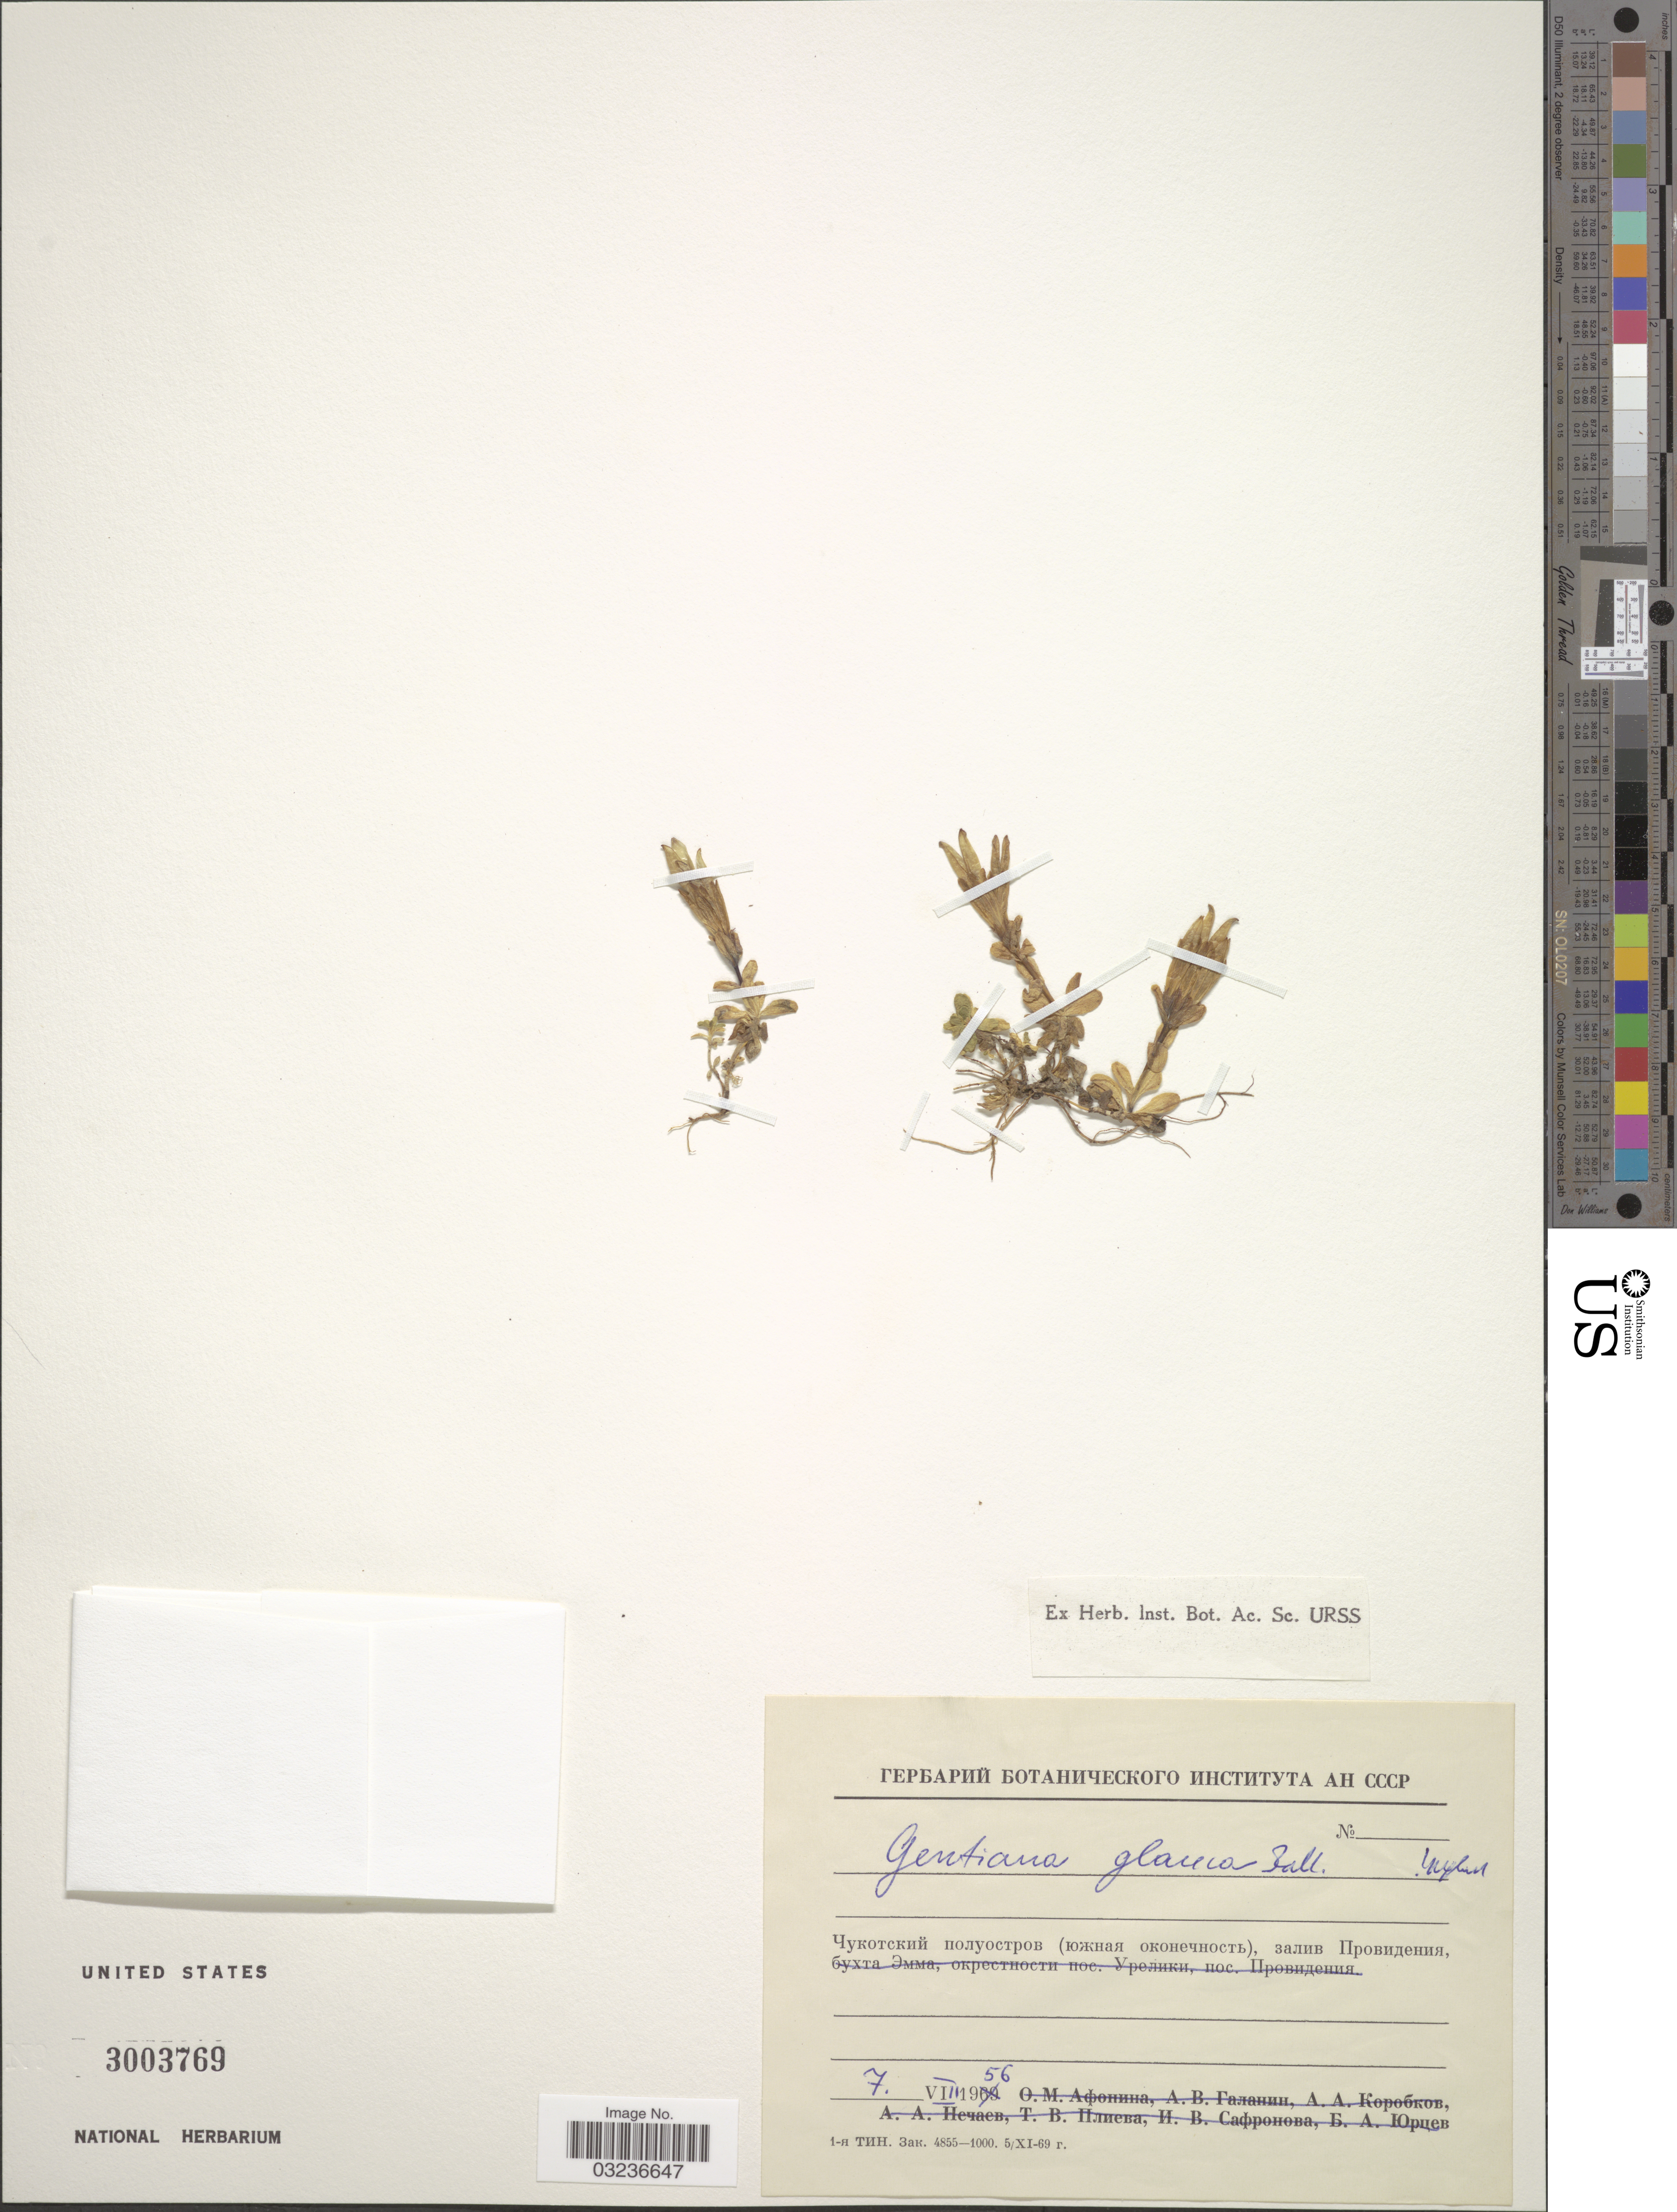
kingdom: Plantae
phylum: Tracheophyta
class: Magnoliopsida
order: Gentianales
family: Gentianaceae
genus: Gentiana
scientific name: Gentiana glauca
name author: Pall.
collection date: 1956-08-07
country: Russian Federation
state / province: Chukotka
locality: Provideniya.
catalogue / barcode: US 3003769